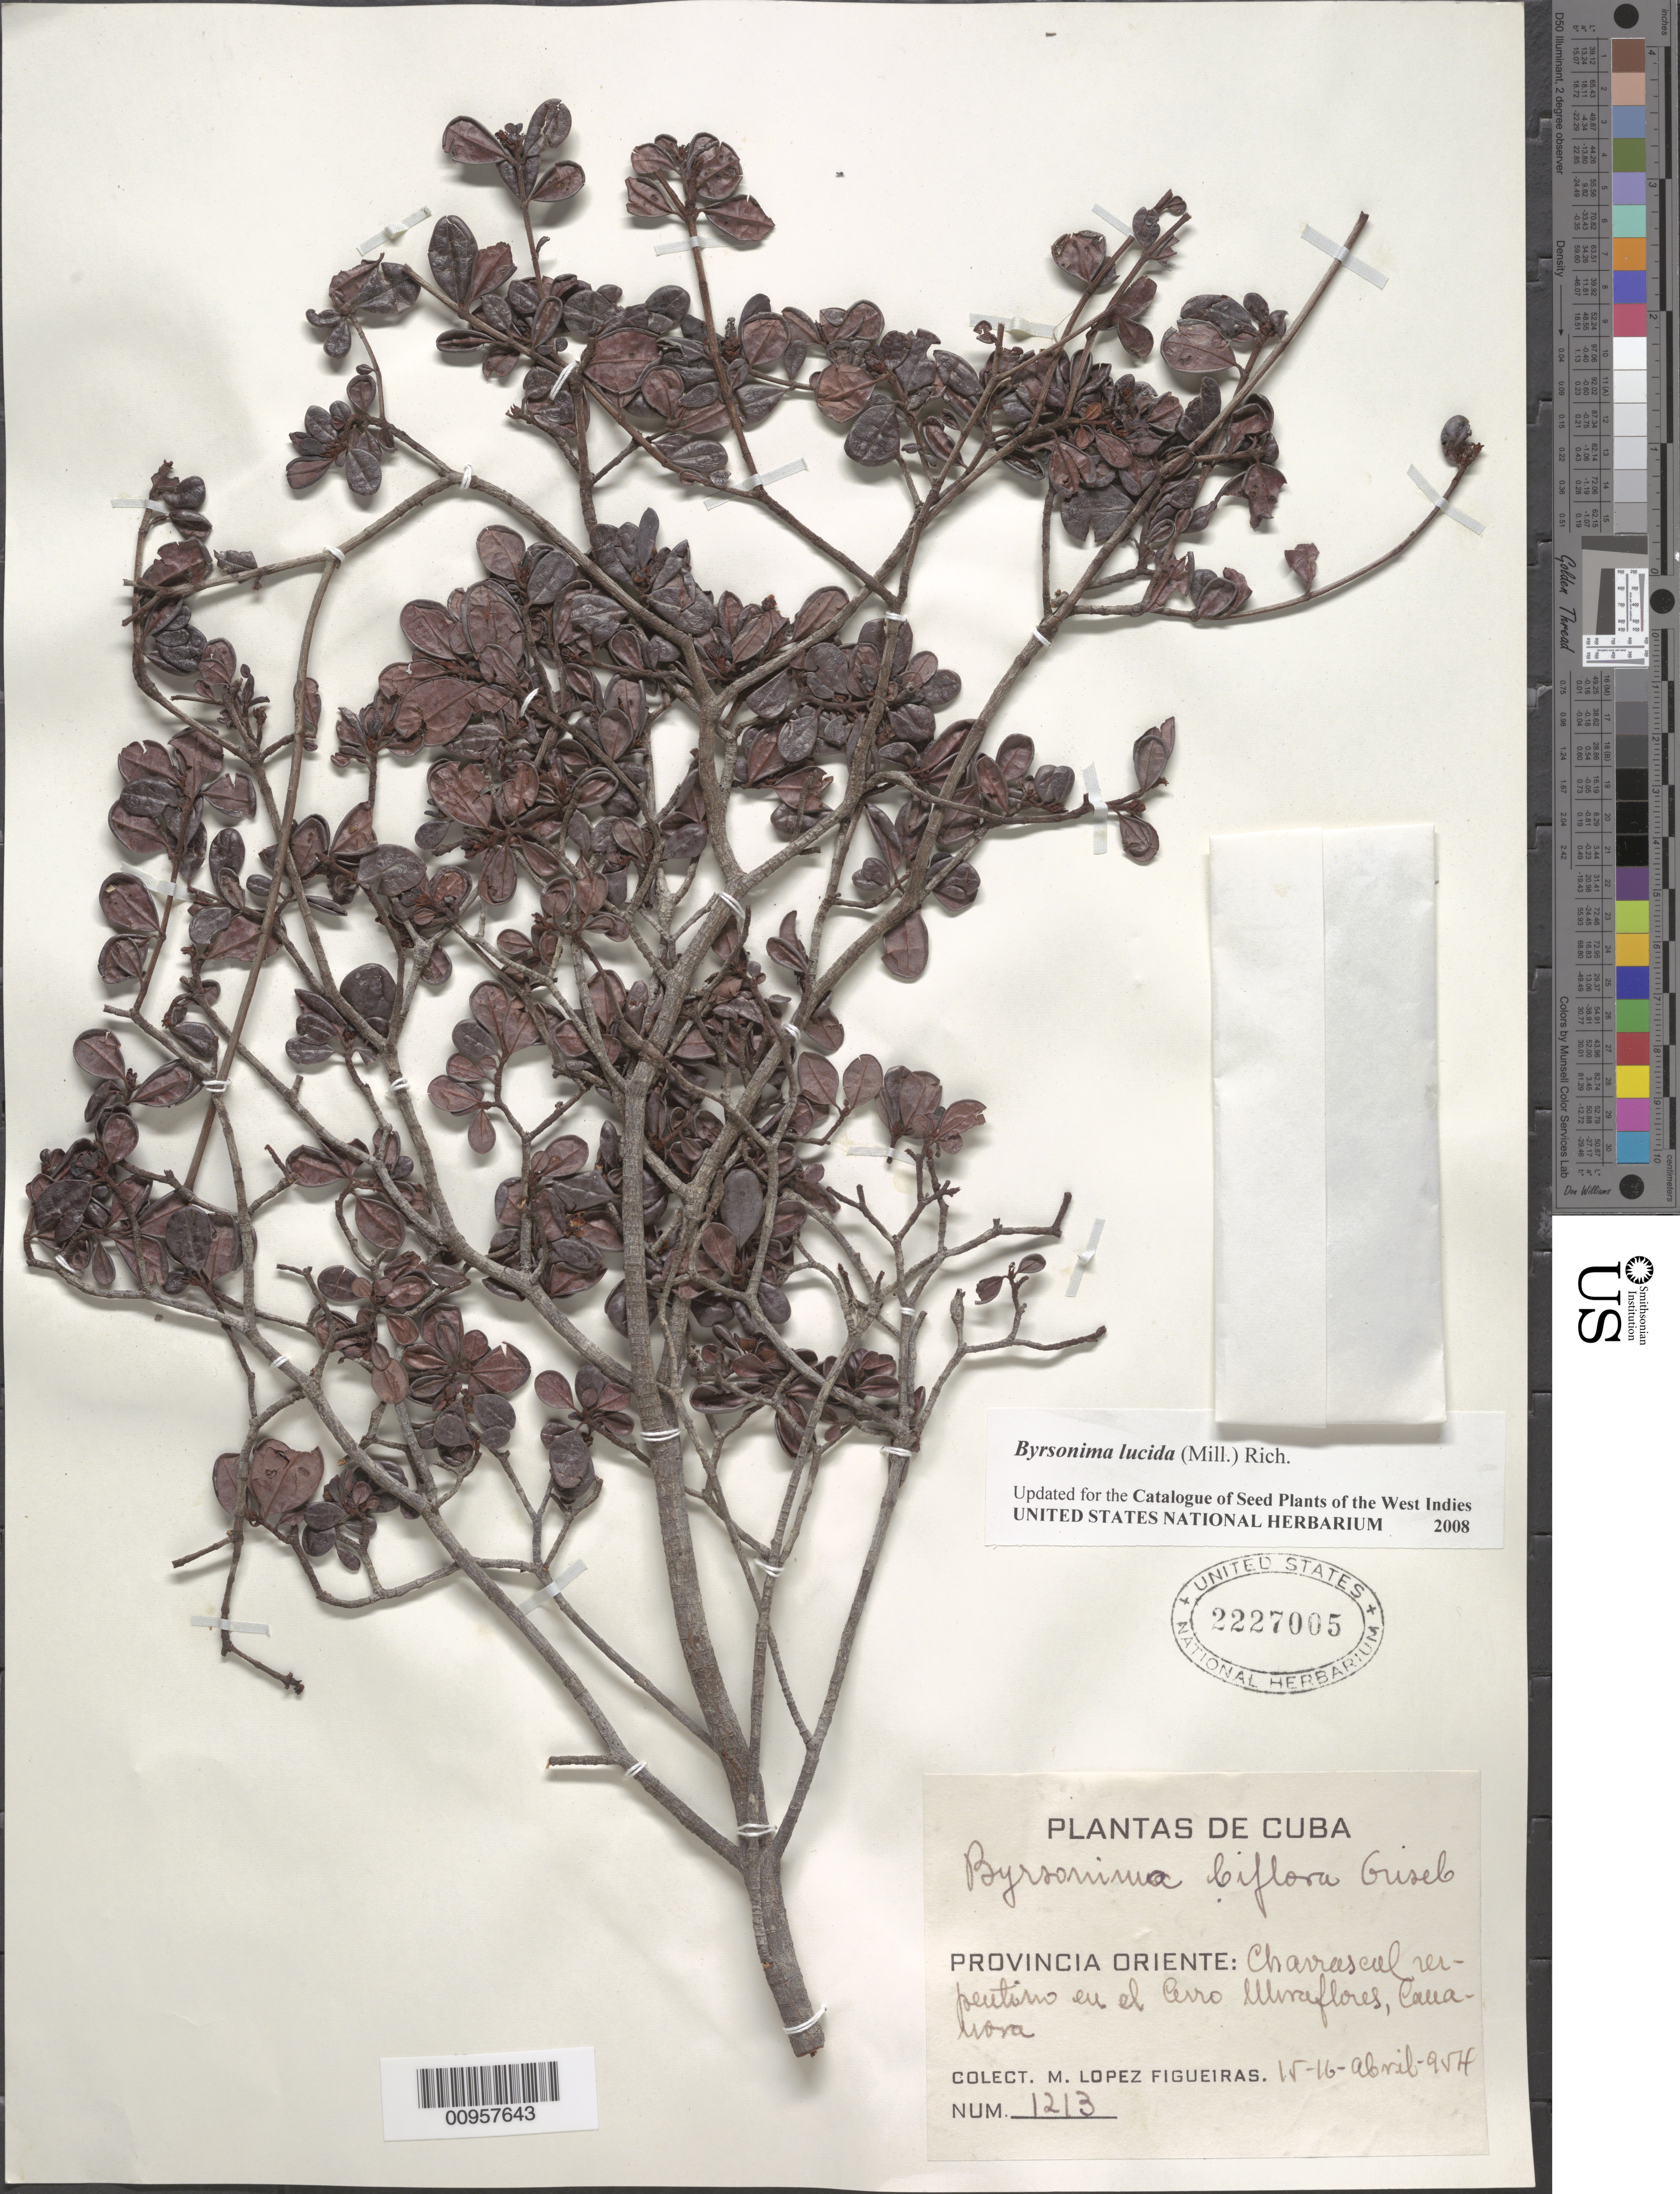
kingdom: Plantae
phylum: Tracheophyta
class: Magnoliopsida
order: Malpighiales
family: Malpighiaceae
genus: Byrsonima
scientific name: Byrsonima lucida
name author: (Mill.) DC.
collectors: M. López Figueiras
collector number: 1213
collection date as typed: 15 Apr 1954 to 16 Apr 1954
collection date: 1954-04-15/1954-04-16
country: Cuba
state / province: Oriente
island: Cuba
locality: En el Cerro Miraflores, "Cauamora"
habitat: Charrascal serpentorino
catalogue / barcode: US 2227005